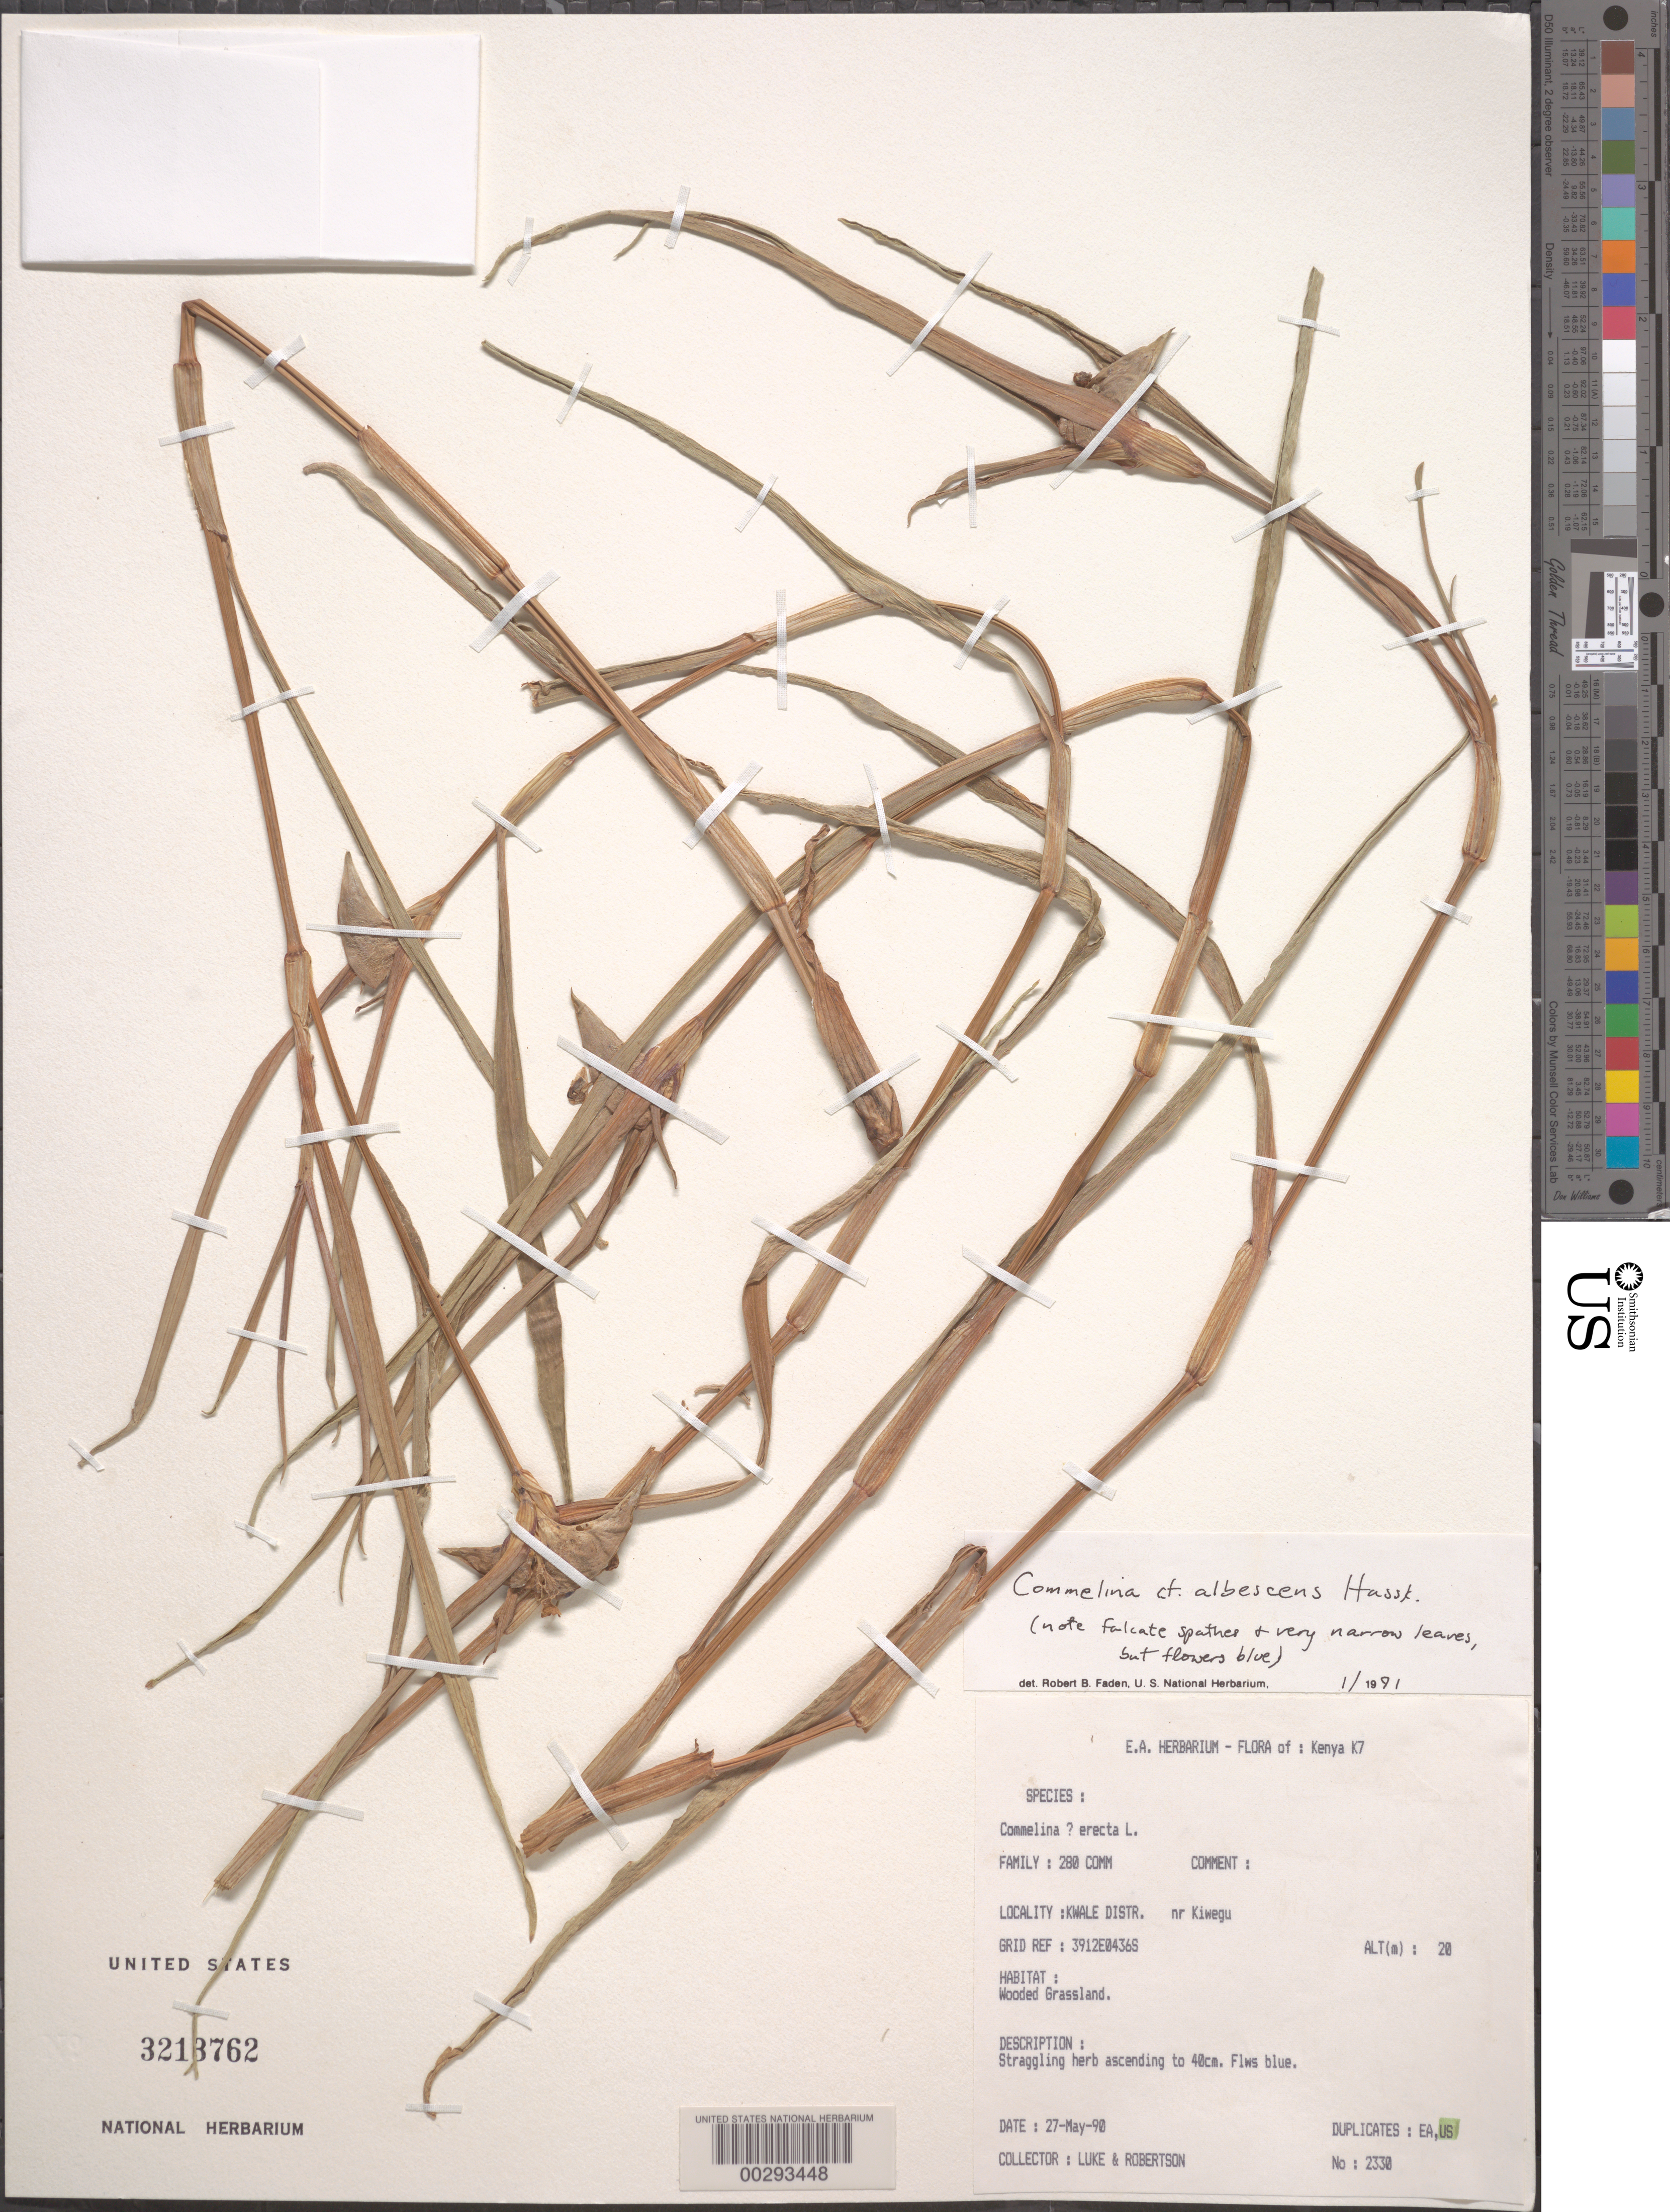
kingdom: Plantae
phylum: Tracheophyta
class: Liliopsida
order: Commelinales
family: Commelinaceae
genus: Commelina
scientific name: Commelina albescens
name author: Hassk.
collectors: -. Luke & -. Robertson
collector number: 2330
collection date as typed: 27 May 1990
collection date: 1990-05-27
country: Kenya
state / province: Kwale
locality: Kwale district, near kiwegu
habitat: Wooded grassland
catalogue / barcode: US 3213762